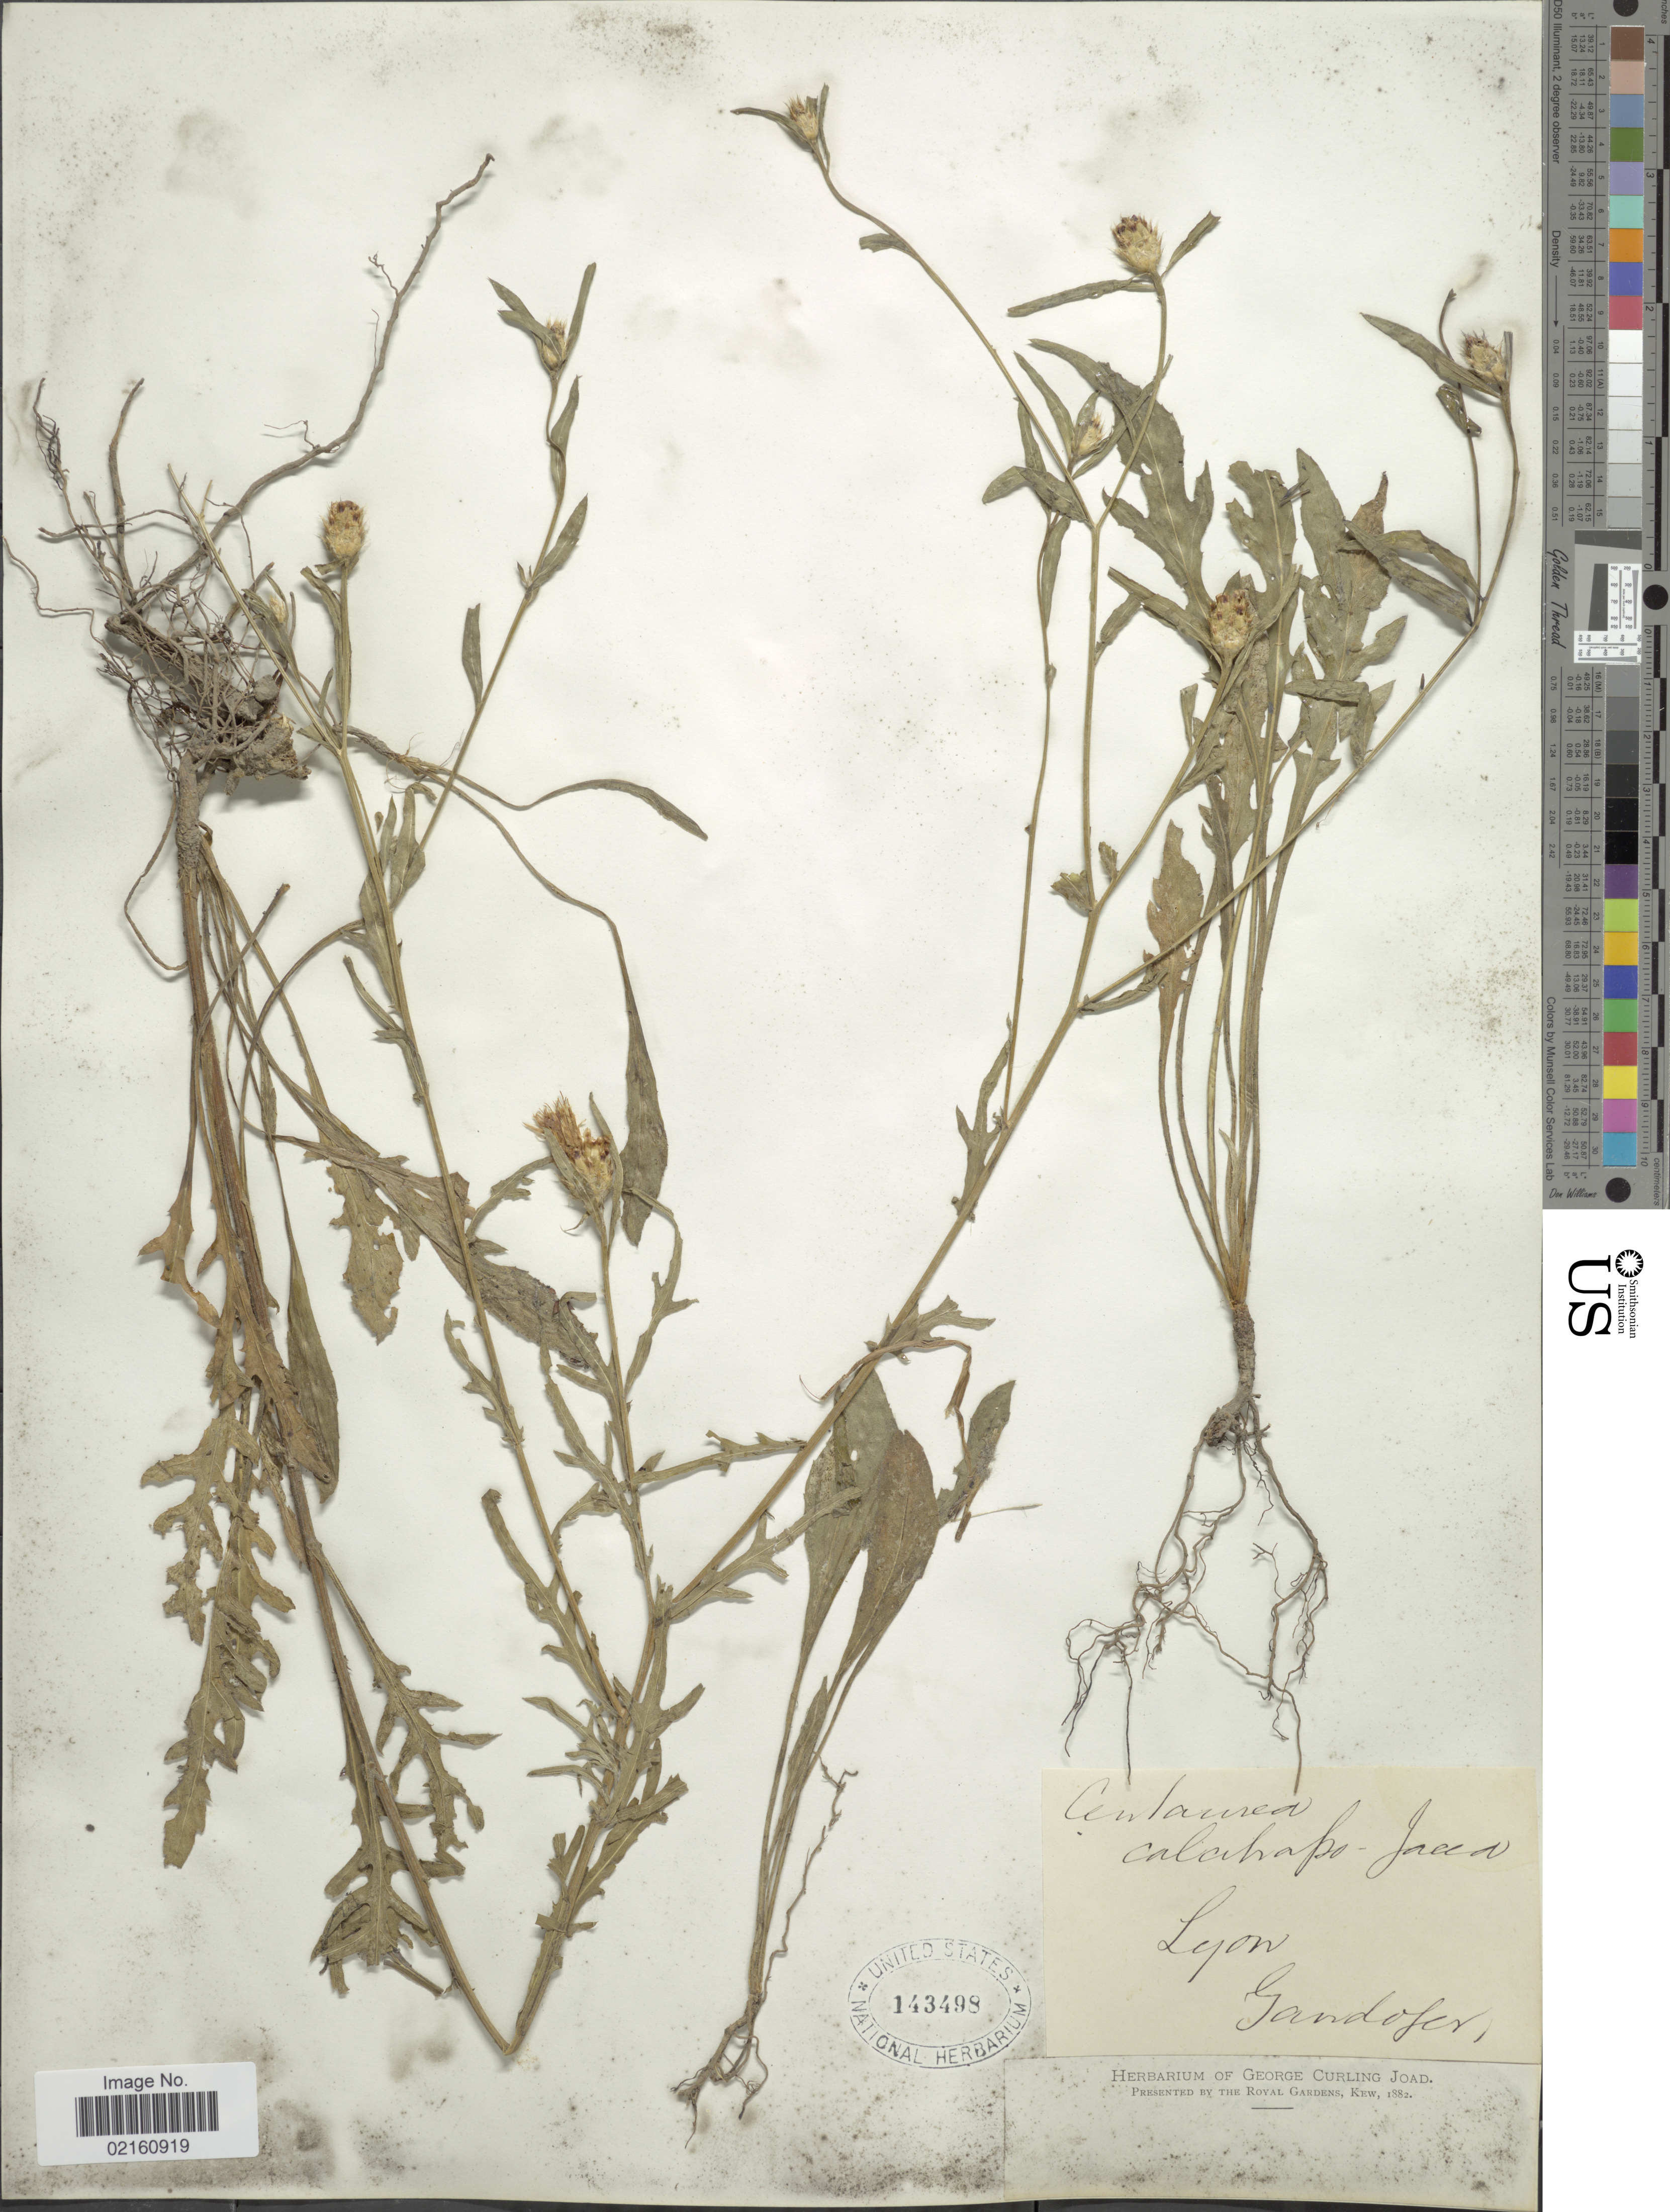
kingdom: Plantae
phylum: Tracheophyta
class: Magnoliopsida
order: Asterales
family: Asteraceae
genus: Centaurea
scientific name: Centaurea calcitrapa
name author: L.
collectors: M. Gandoger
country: France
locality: Lyon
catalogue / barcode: US 143498